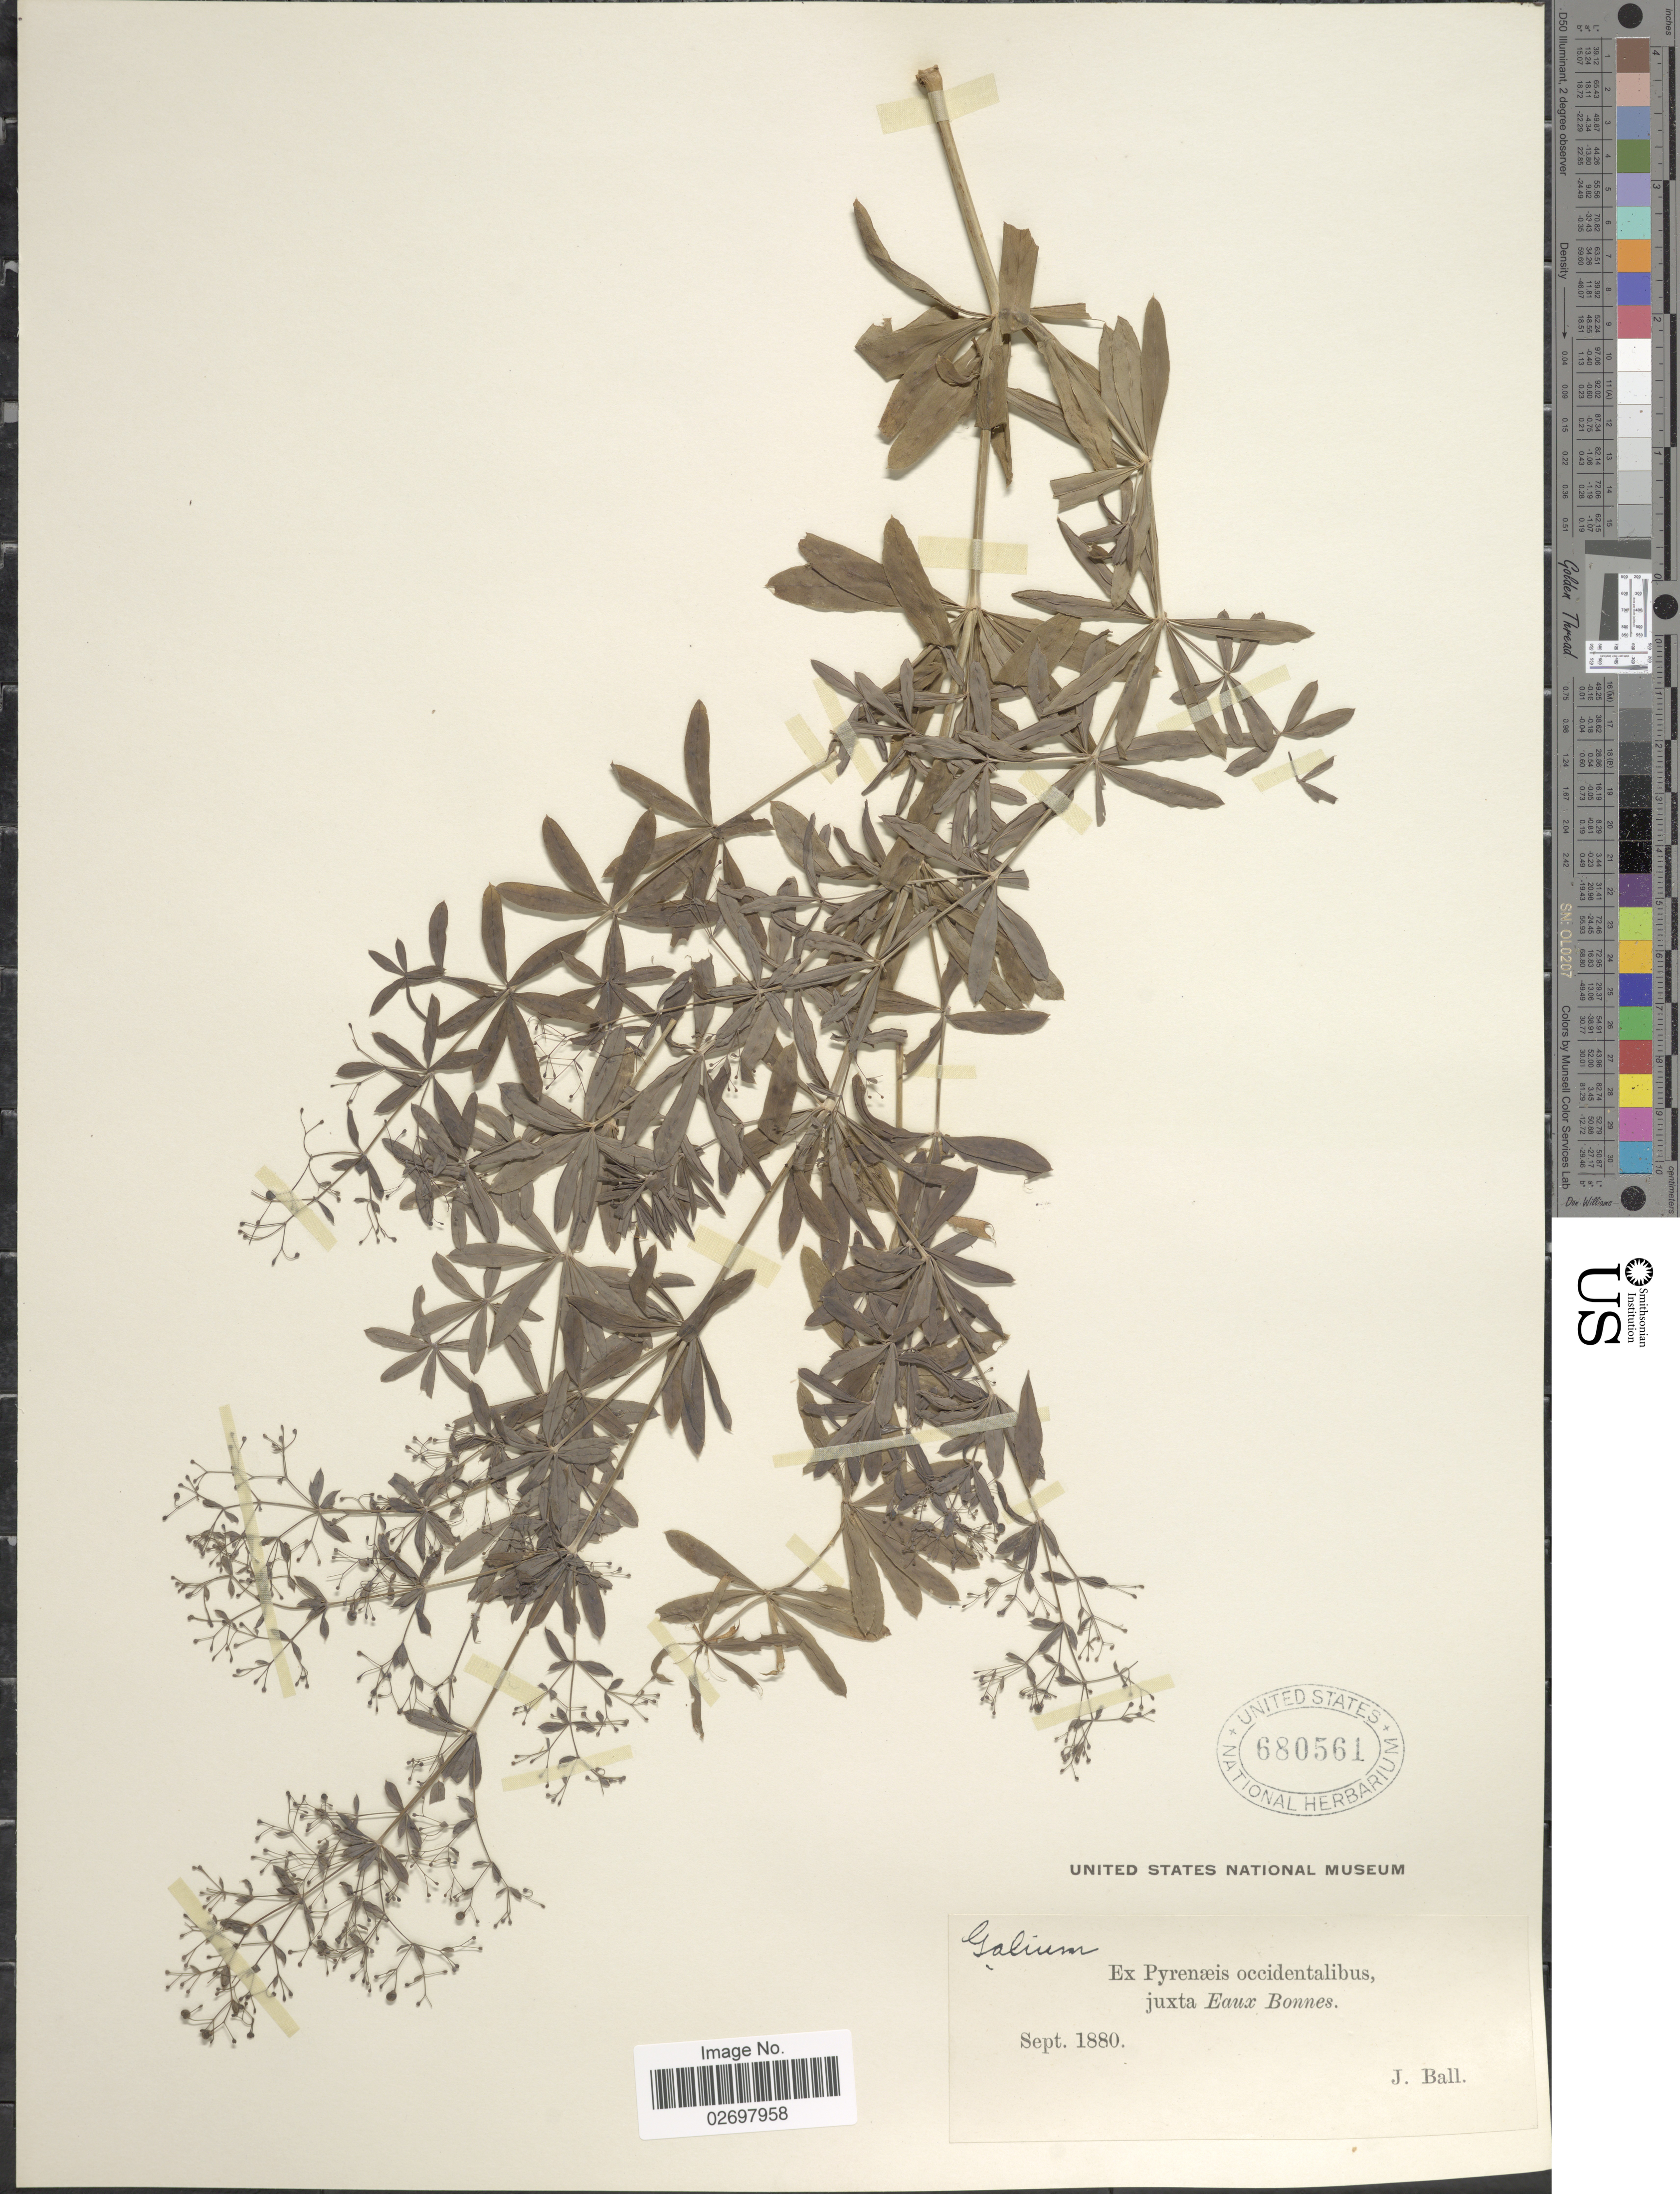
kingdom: Plantae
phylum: Tracheophyta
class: Magnoliopsida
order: Gentianales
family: Rubiaceae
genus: Galium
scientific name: Galium sp.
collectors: J. Ball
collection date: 1880-09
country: France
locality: Ex Pyrenaeis occidentalibus, juxta Eaux Bonnes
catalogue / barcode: US 680561